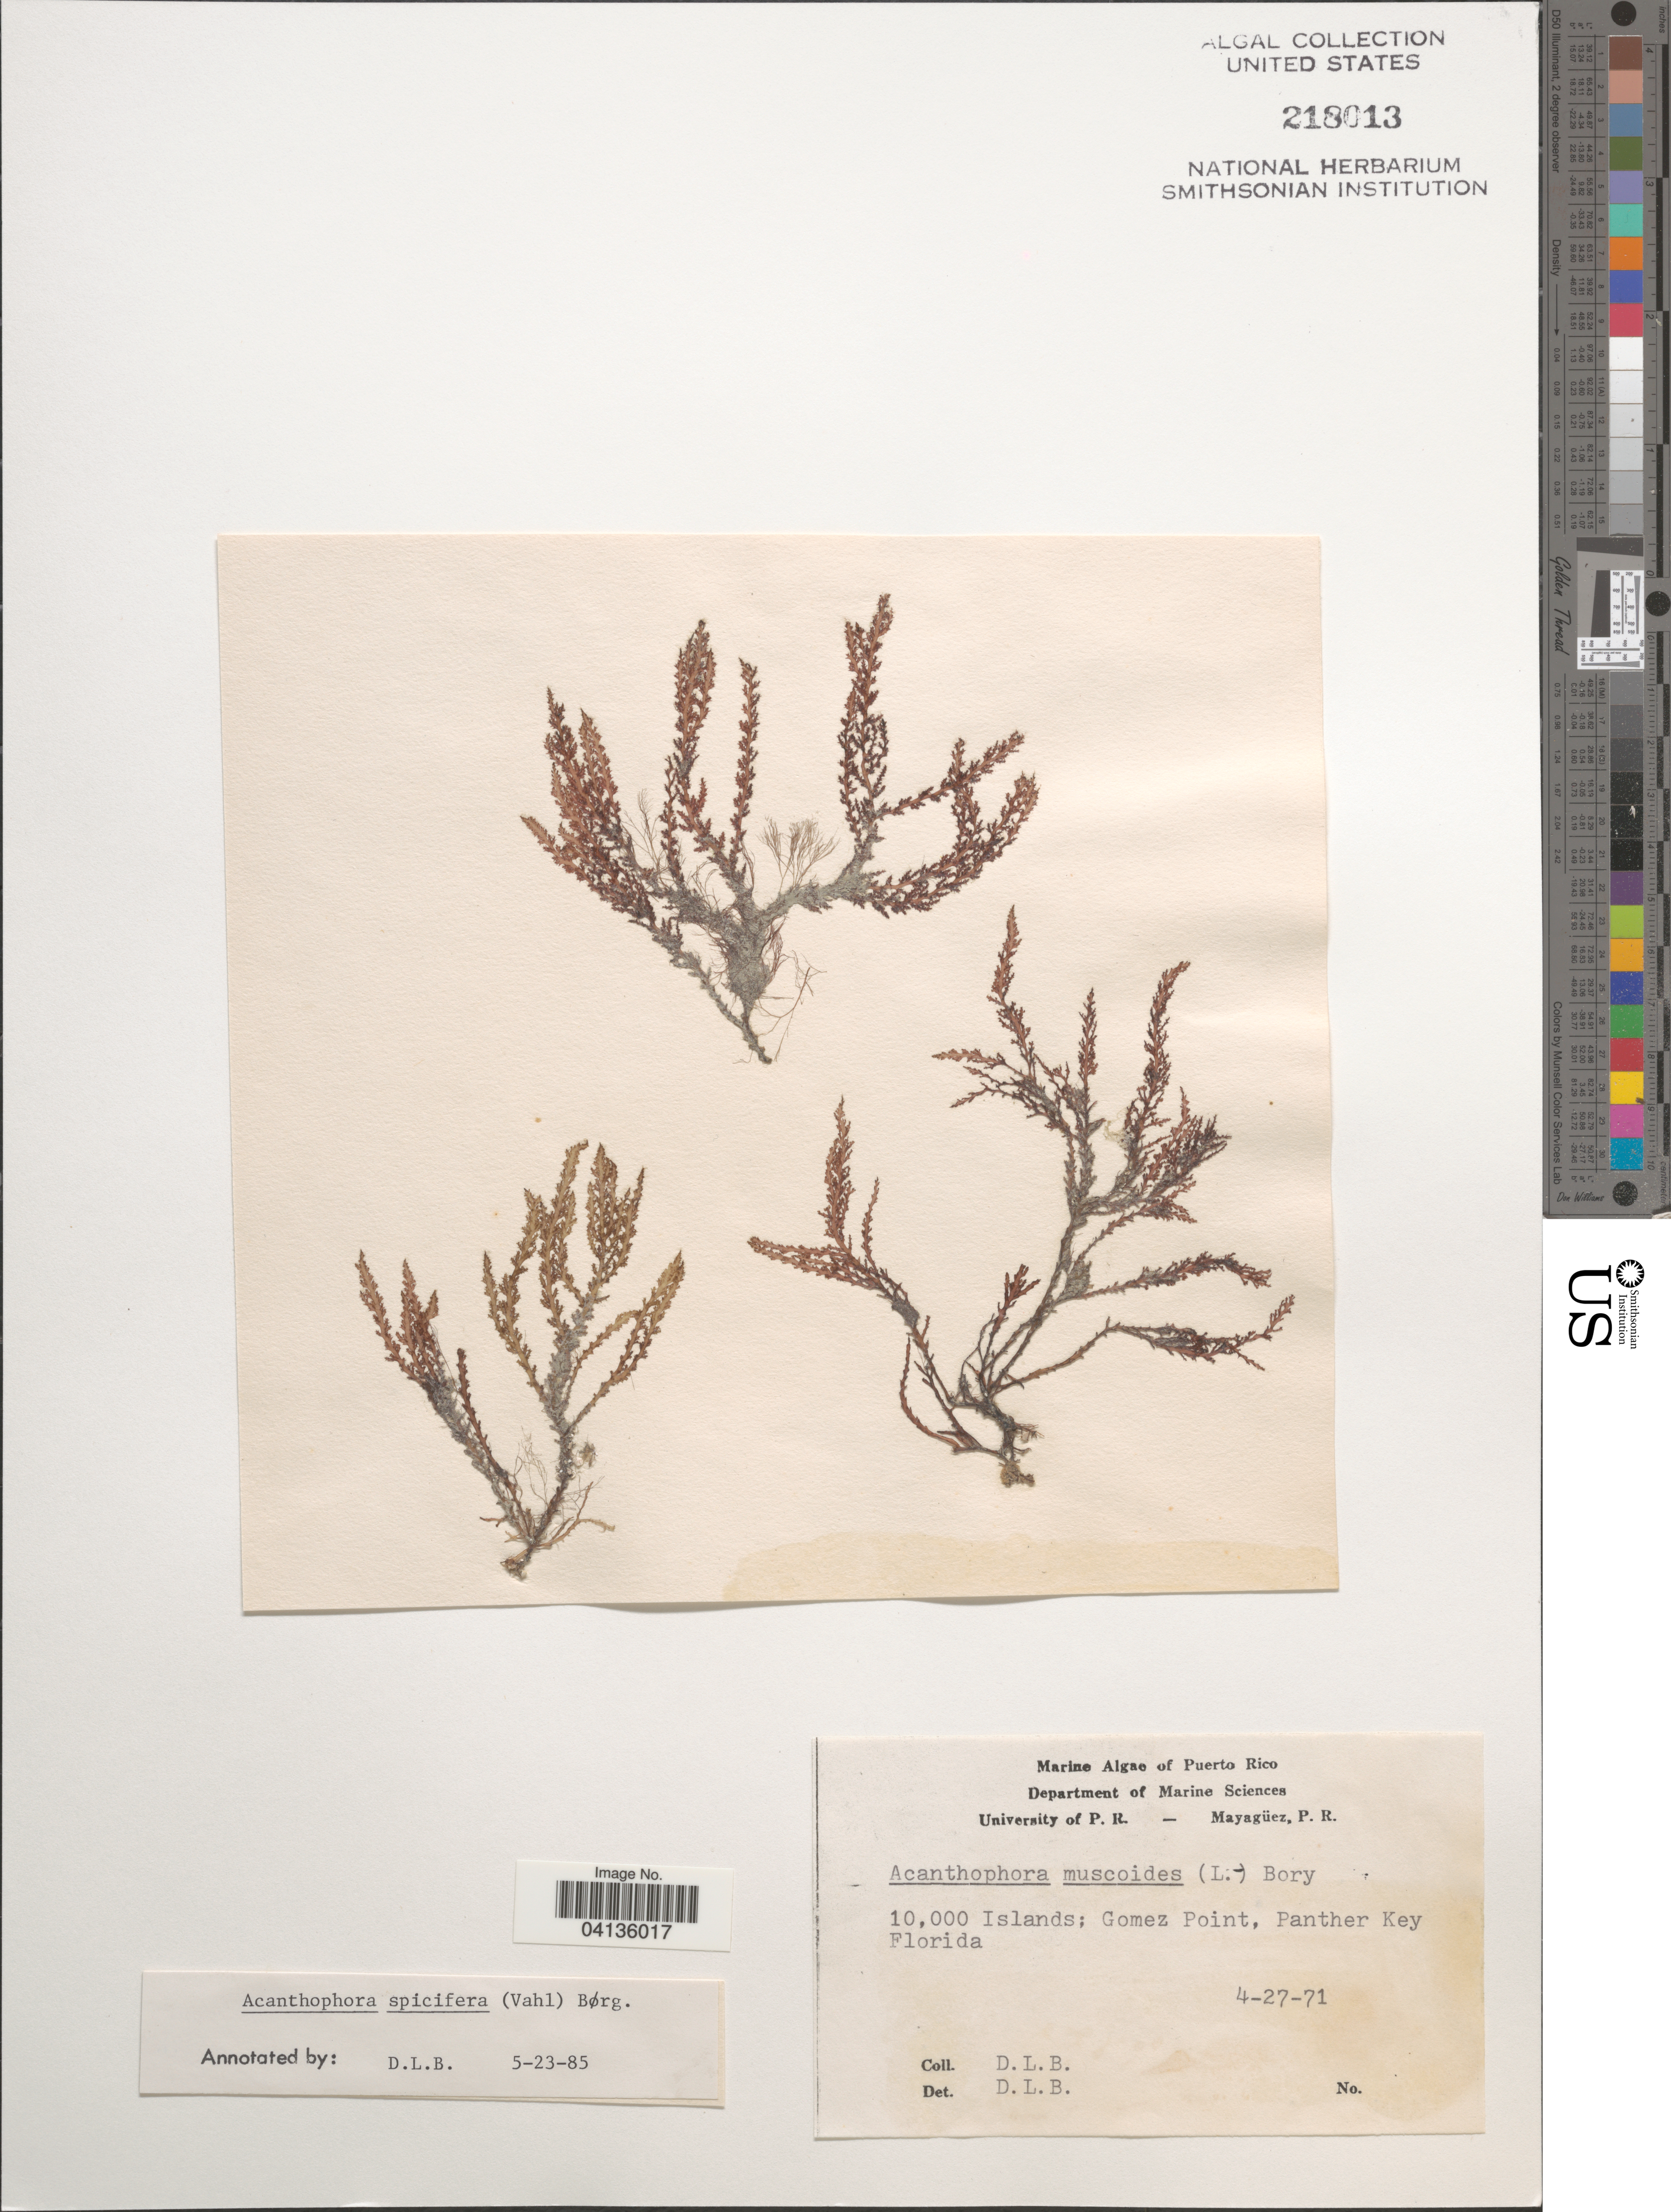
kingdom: Plantae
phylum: Rhodophyta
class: Florideophyceae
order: Ceramiales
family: Rhodomelaceae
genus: Acanthophora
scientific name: Acanthophora spicifera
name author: (Vahl) Børgesen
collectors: D. L. B.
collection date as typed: Transcribed d/m/y: 27/4/71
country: Puerto Rico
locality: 10,000 Islands; Gomez Point, Panther Key.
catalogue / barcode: US 218013